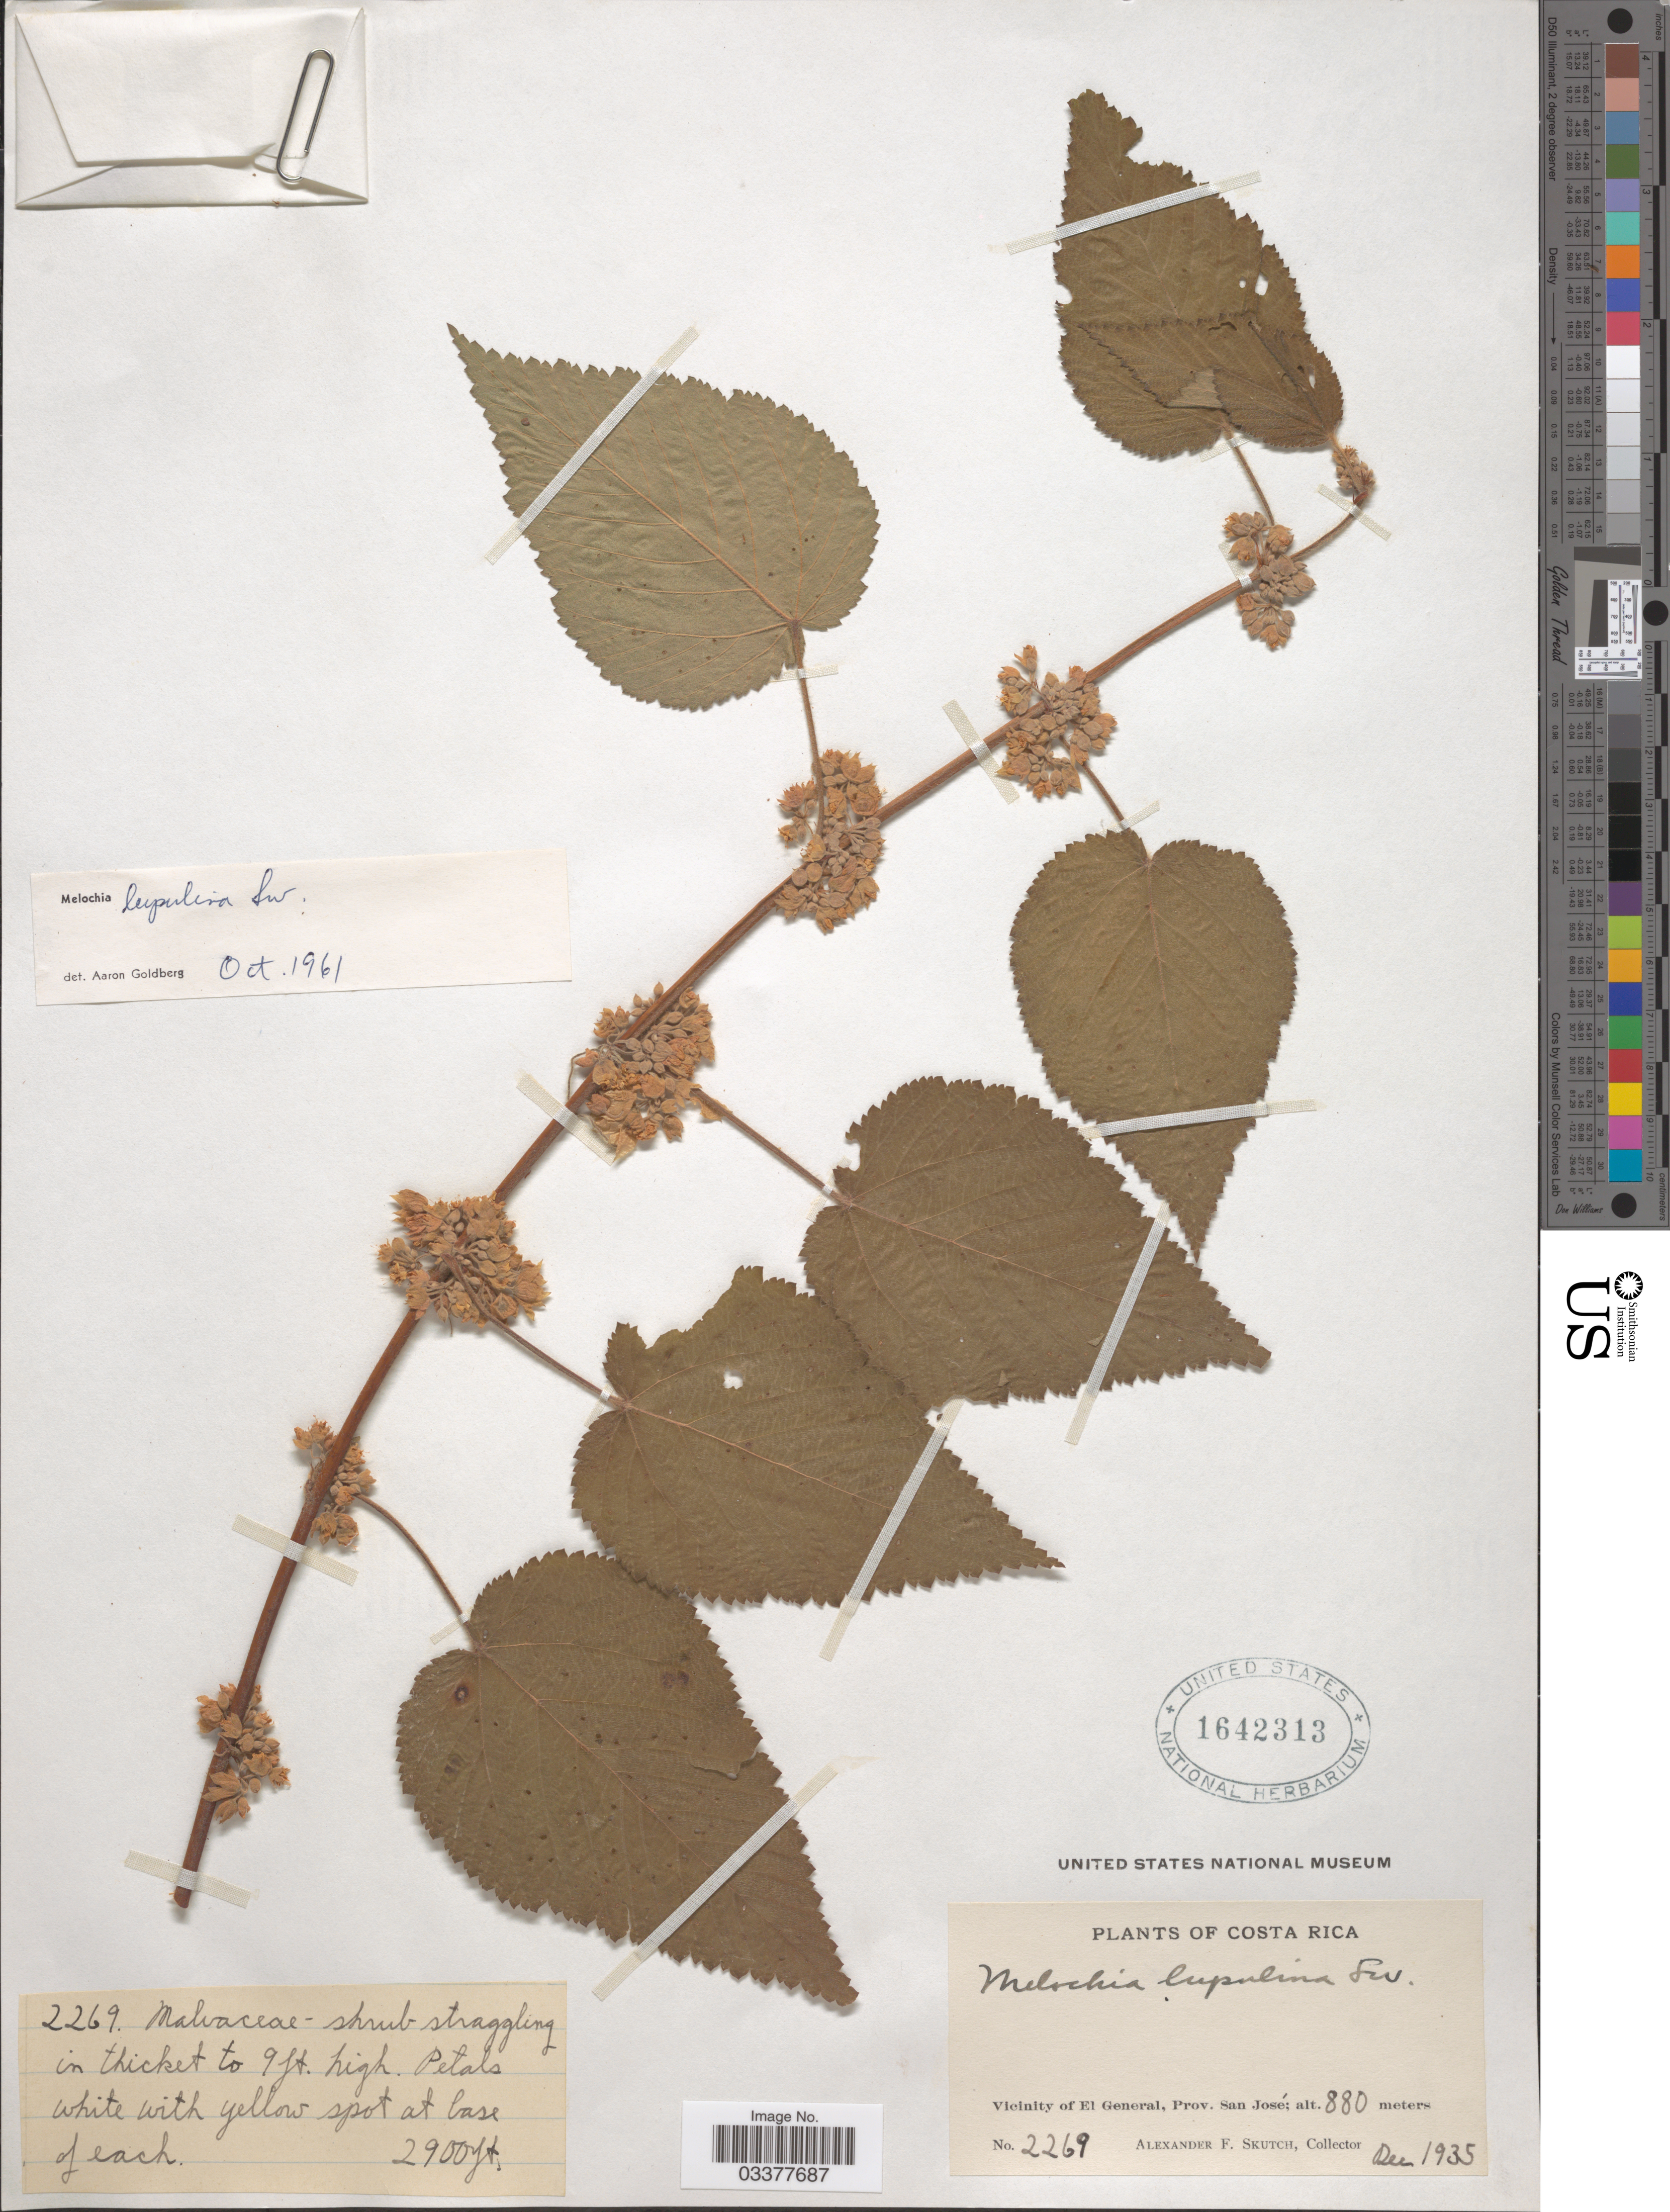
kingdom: Plantae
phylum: Tracheophyta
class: Magnoliopsida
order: Malvales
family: Malvaceae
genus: Melochia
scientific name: Melochia lupulina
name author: Sw.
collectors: A. F. Skutch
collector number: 2269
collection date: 1935-12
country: Costa Rica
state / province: San José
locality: Vicinity of El General.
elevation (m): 880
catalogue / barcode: US 1642313